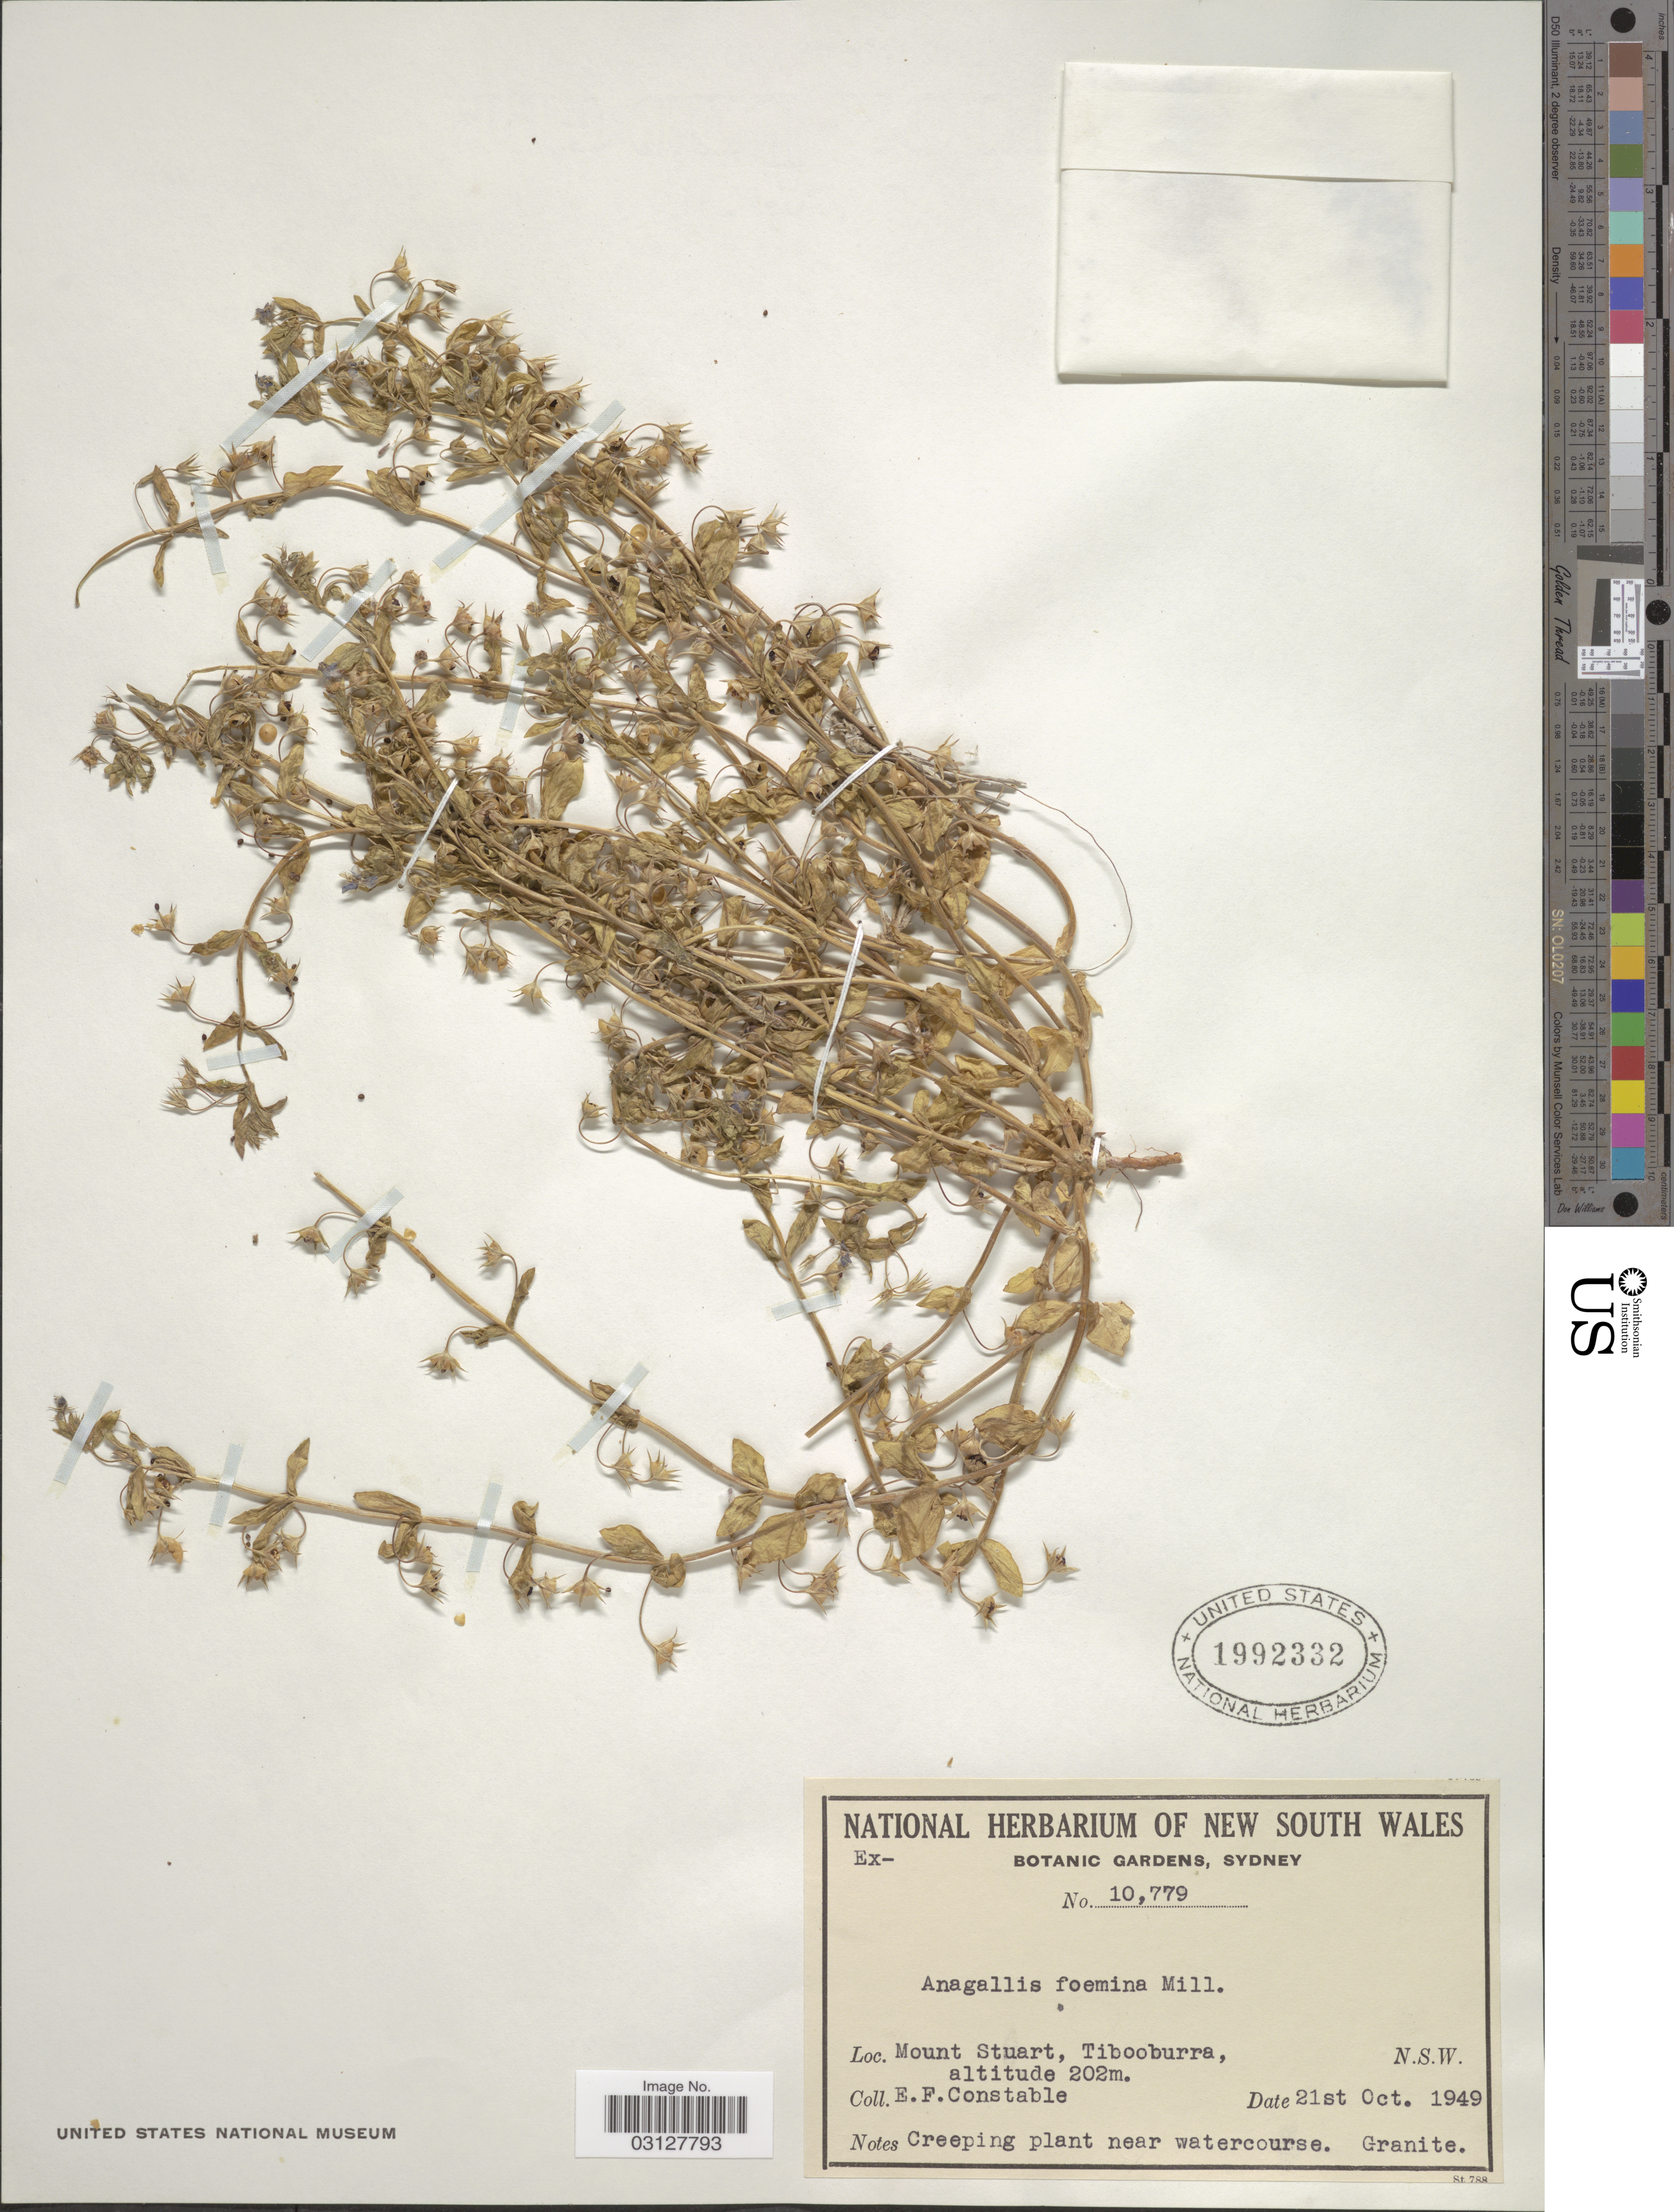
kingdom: Plantae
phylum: Tracheophyta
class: Magnoliopsida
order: Ericales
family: Primulaceae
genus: Anagallis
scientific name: Anagallis foemina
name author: Mill.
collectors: E. F. Constable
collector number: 10779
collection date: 1949-10-21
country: Australia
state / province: New South Wales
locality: Mount Stuart, Tibooburra.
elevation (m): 202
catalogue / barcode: US 1992332